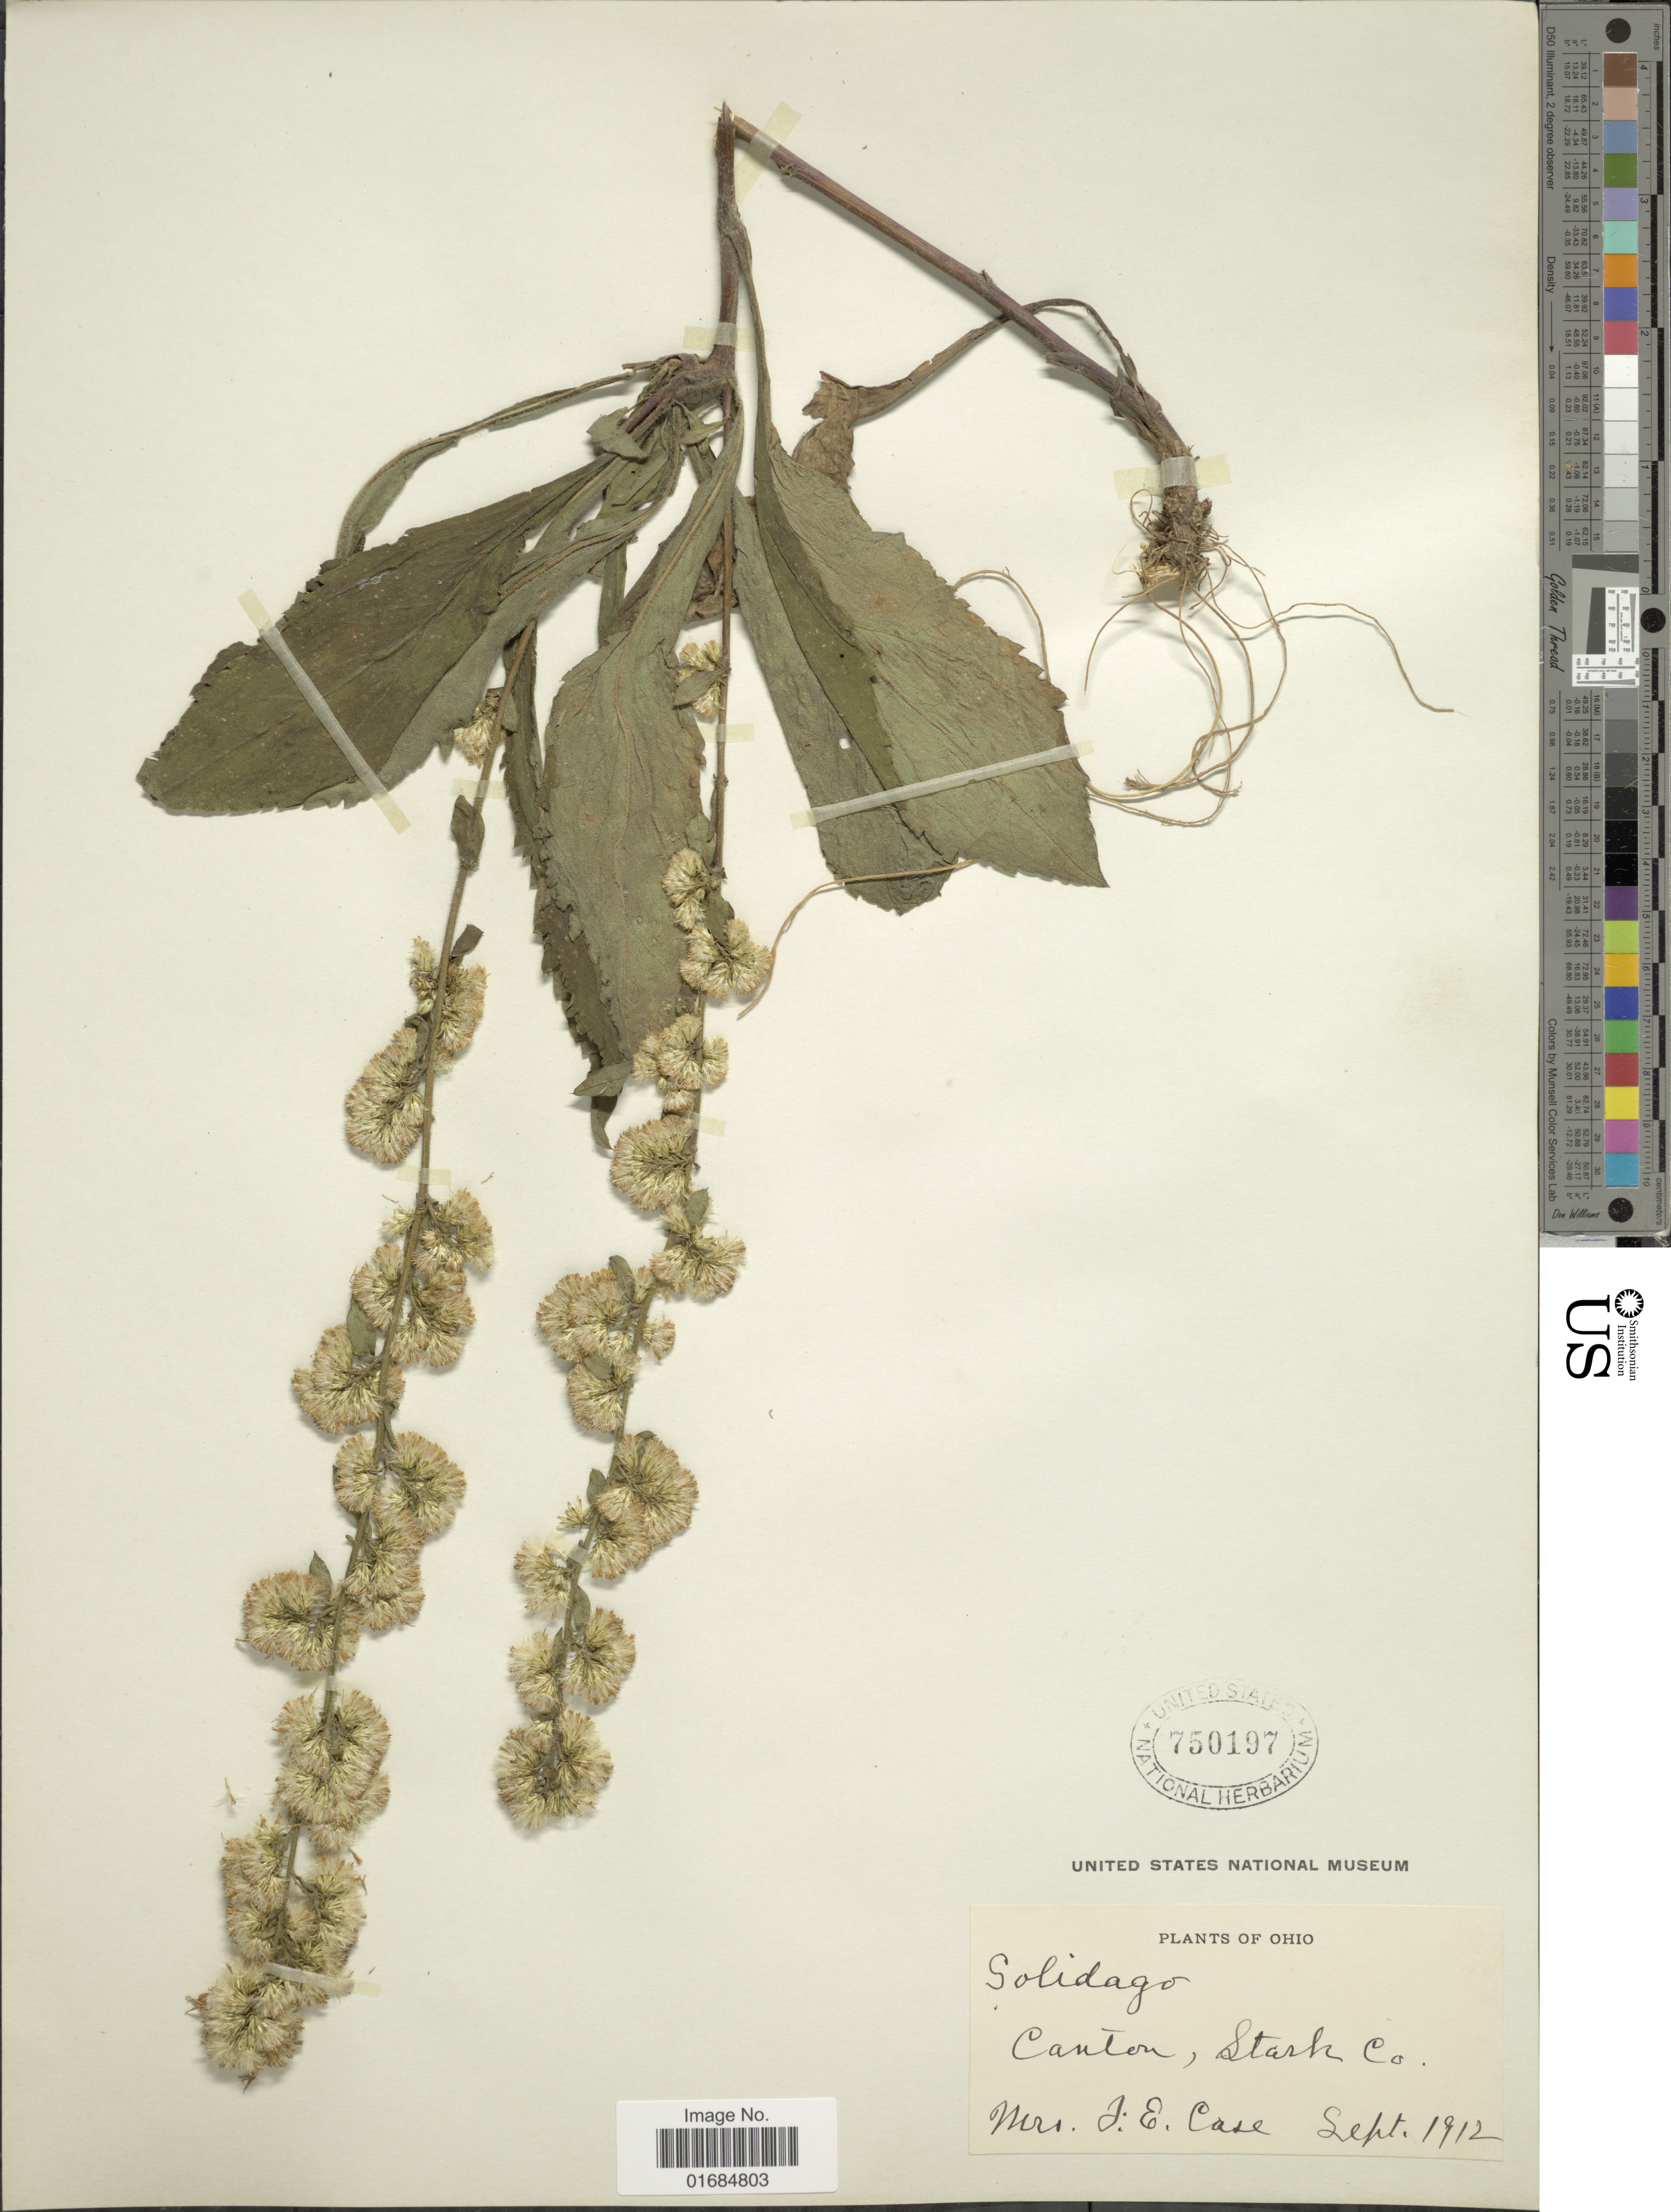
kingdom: Plantae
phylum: Tracheophyta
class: Magnoliopsida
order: Asterales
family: Asteraceae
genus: Solidago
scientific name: Solidago bicolor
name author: L.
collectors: J. Case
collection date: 1912-09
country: United States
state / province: Ohio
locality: Canton, Stark Co.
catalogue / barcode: US 750197